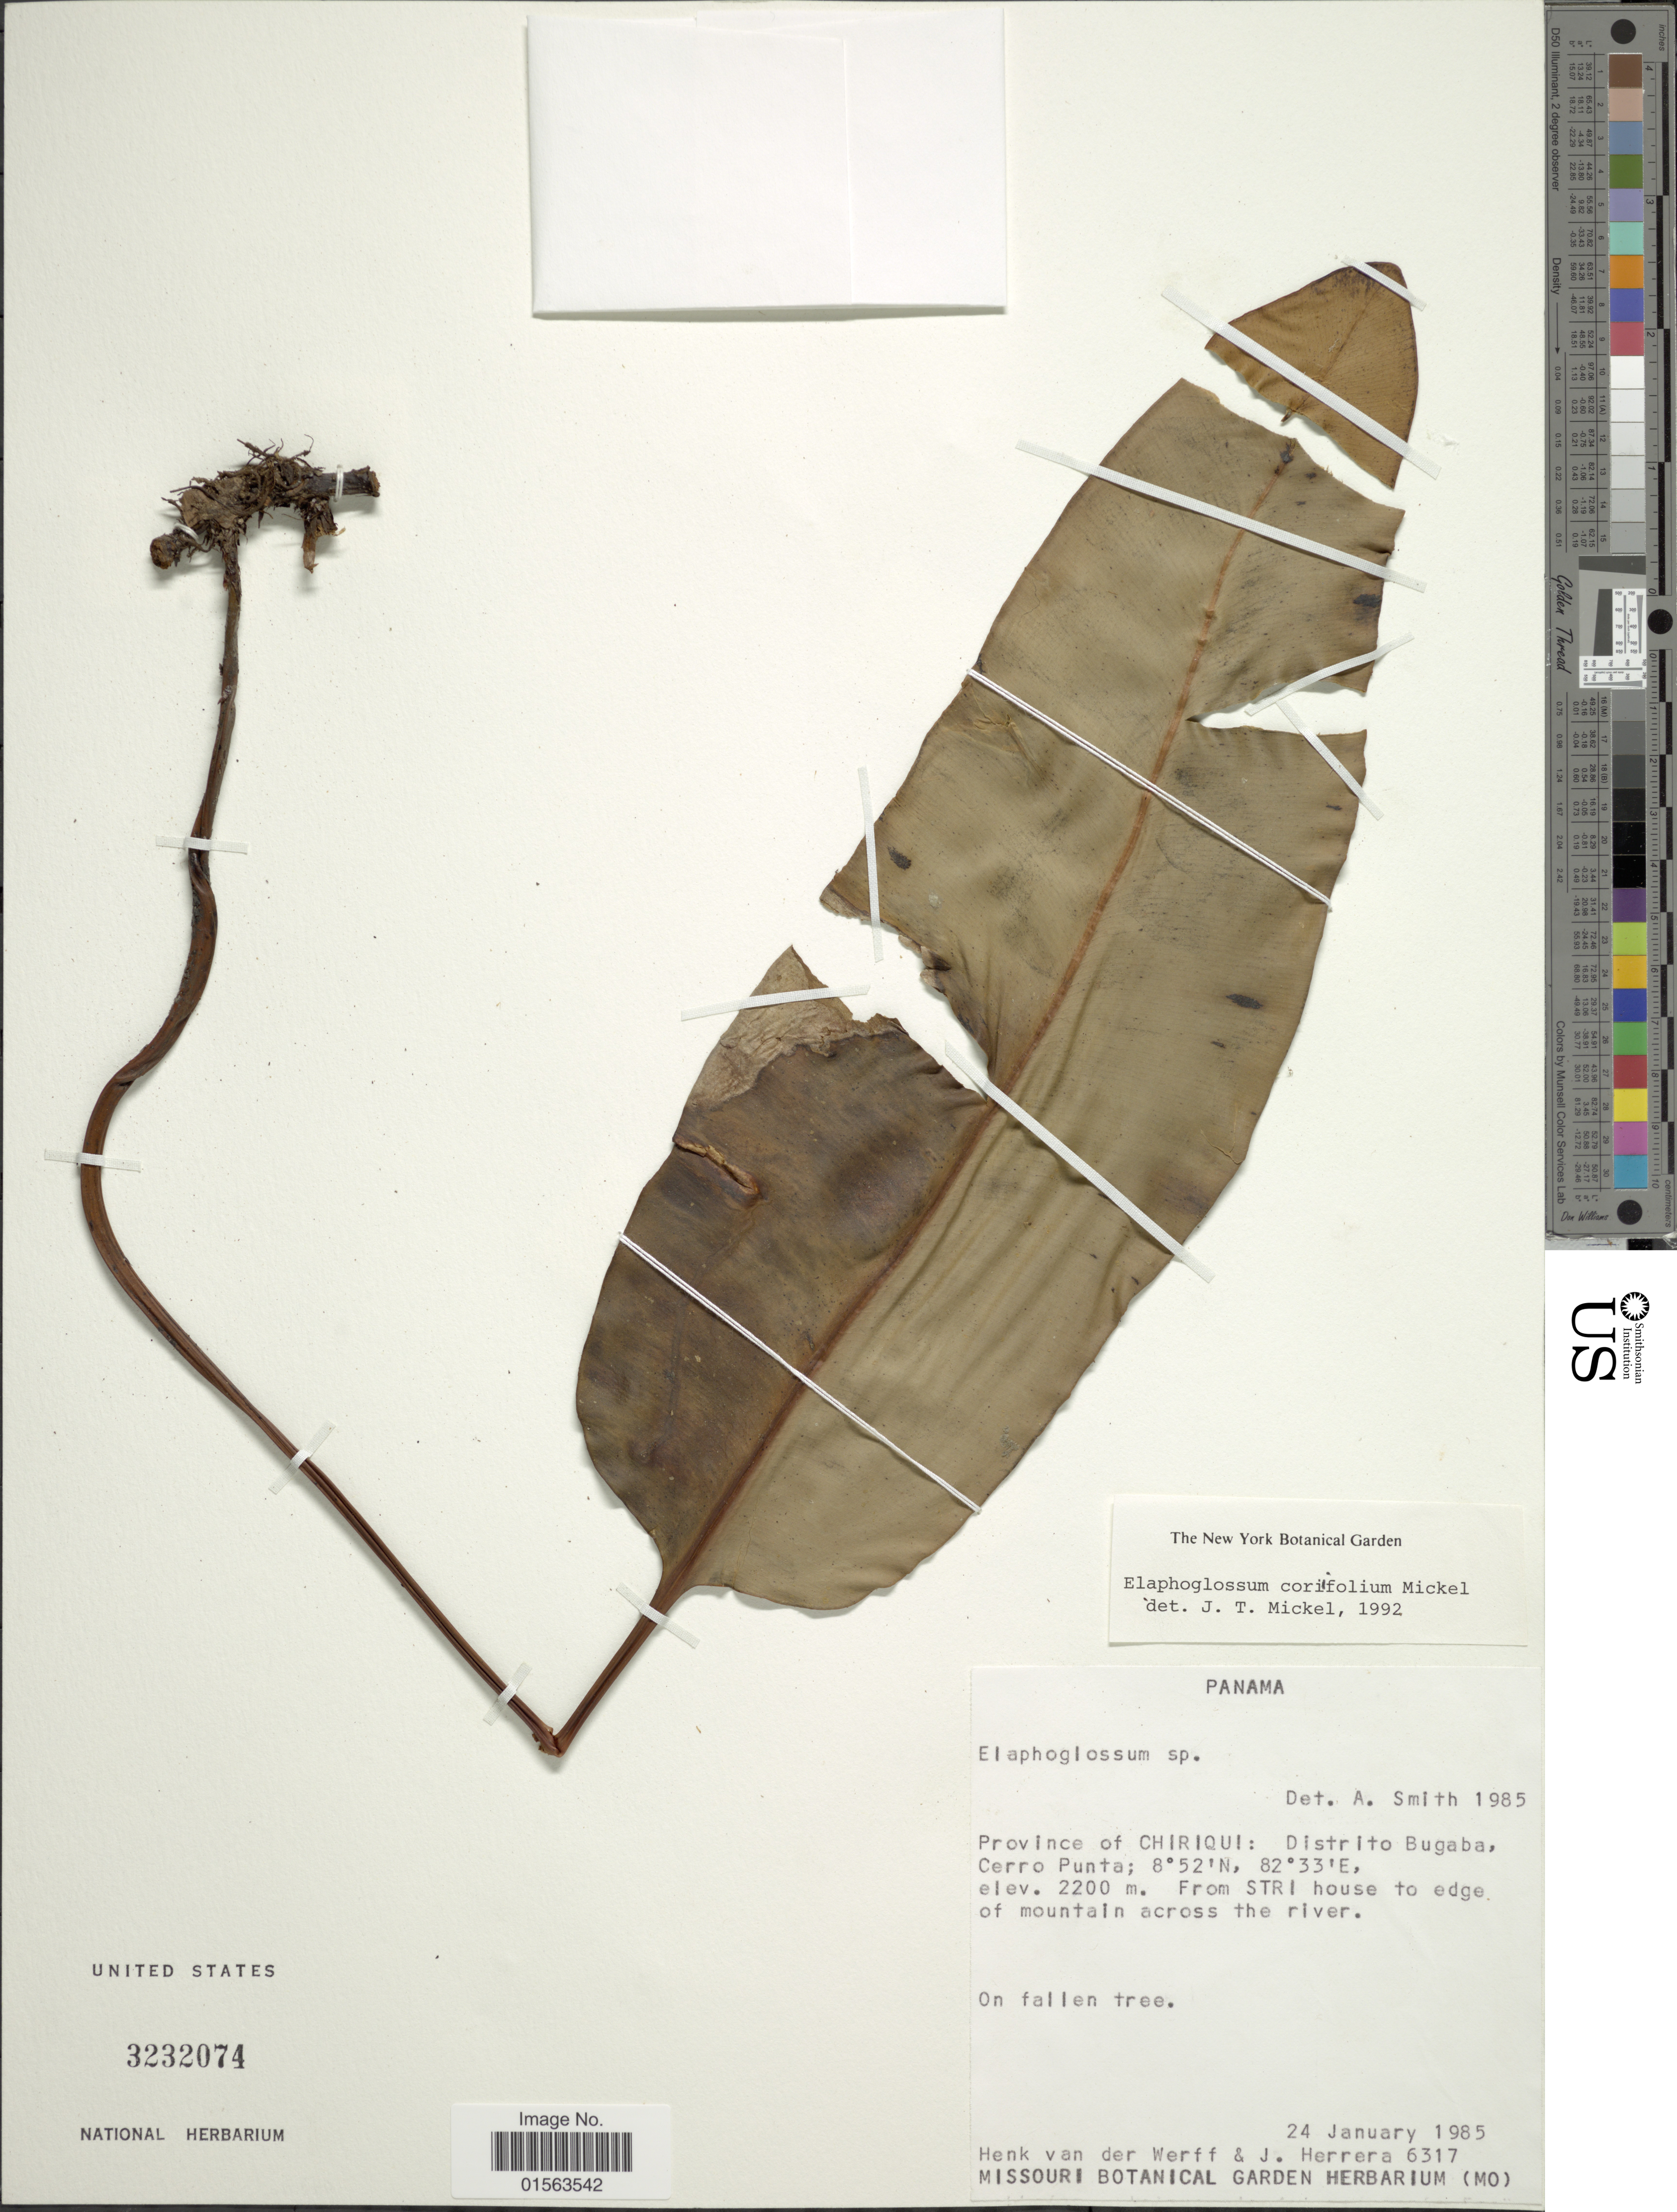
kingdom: Plantae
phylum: Tracheophyta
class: Polypodiopsida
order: Polypodiales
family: Dryopteridaceae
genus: Elaphoglossum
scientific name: Elaphoglossum coriifolium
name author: Mickel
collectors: H. van der Werff & J. Herrera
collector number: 6317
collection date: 1985-01-24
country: Panama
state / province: Chiriqui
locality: Province of Chiriqui: Distrito Bugaba, Cerro Punta, from STRI house to edge of mountain across the river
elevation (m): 2200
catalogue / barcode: US 3232074